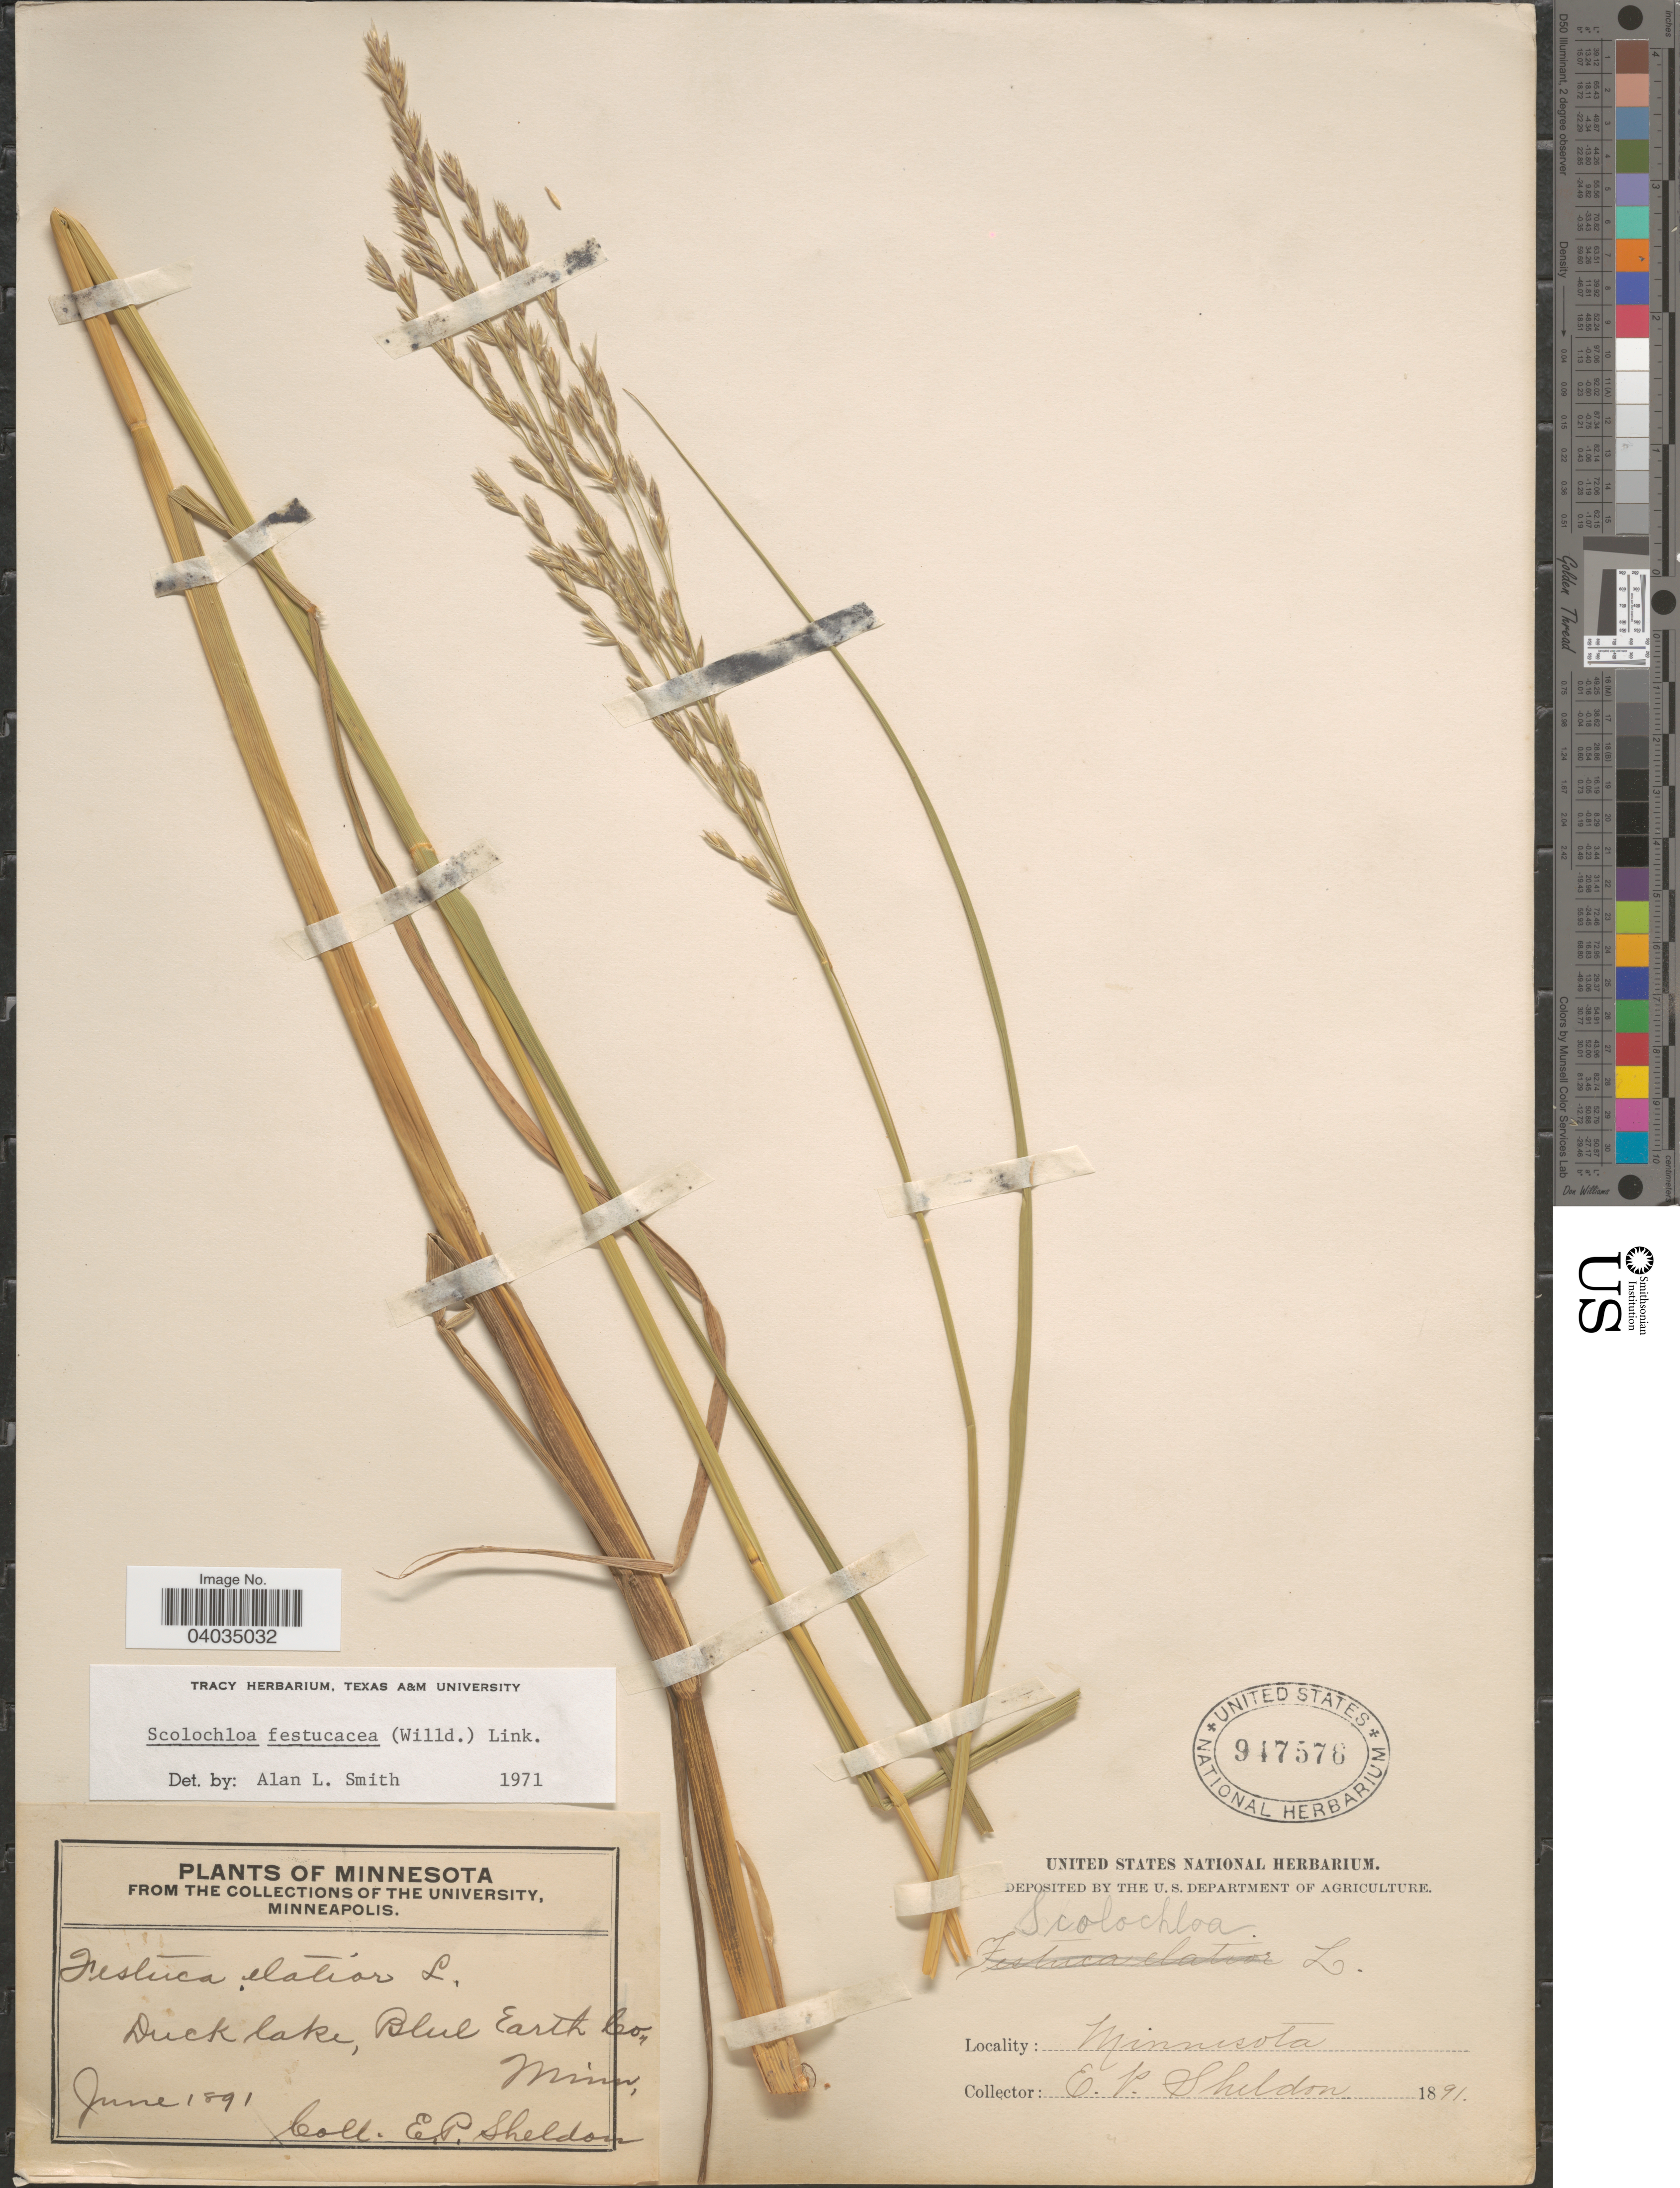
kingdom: Plantae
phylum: Tracheophyta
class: Liliopsida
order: Poales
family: Poaceae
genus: Scolochloa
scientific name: Scolochloa festucacea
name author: (Willd.) Link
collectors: E. P. Sheldon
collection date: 1891-06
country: United States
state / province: Minnesota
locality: Duck lake, Blue Earth Co.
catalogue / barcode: US 947576